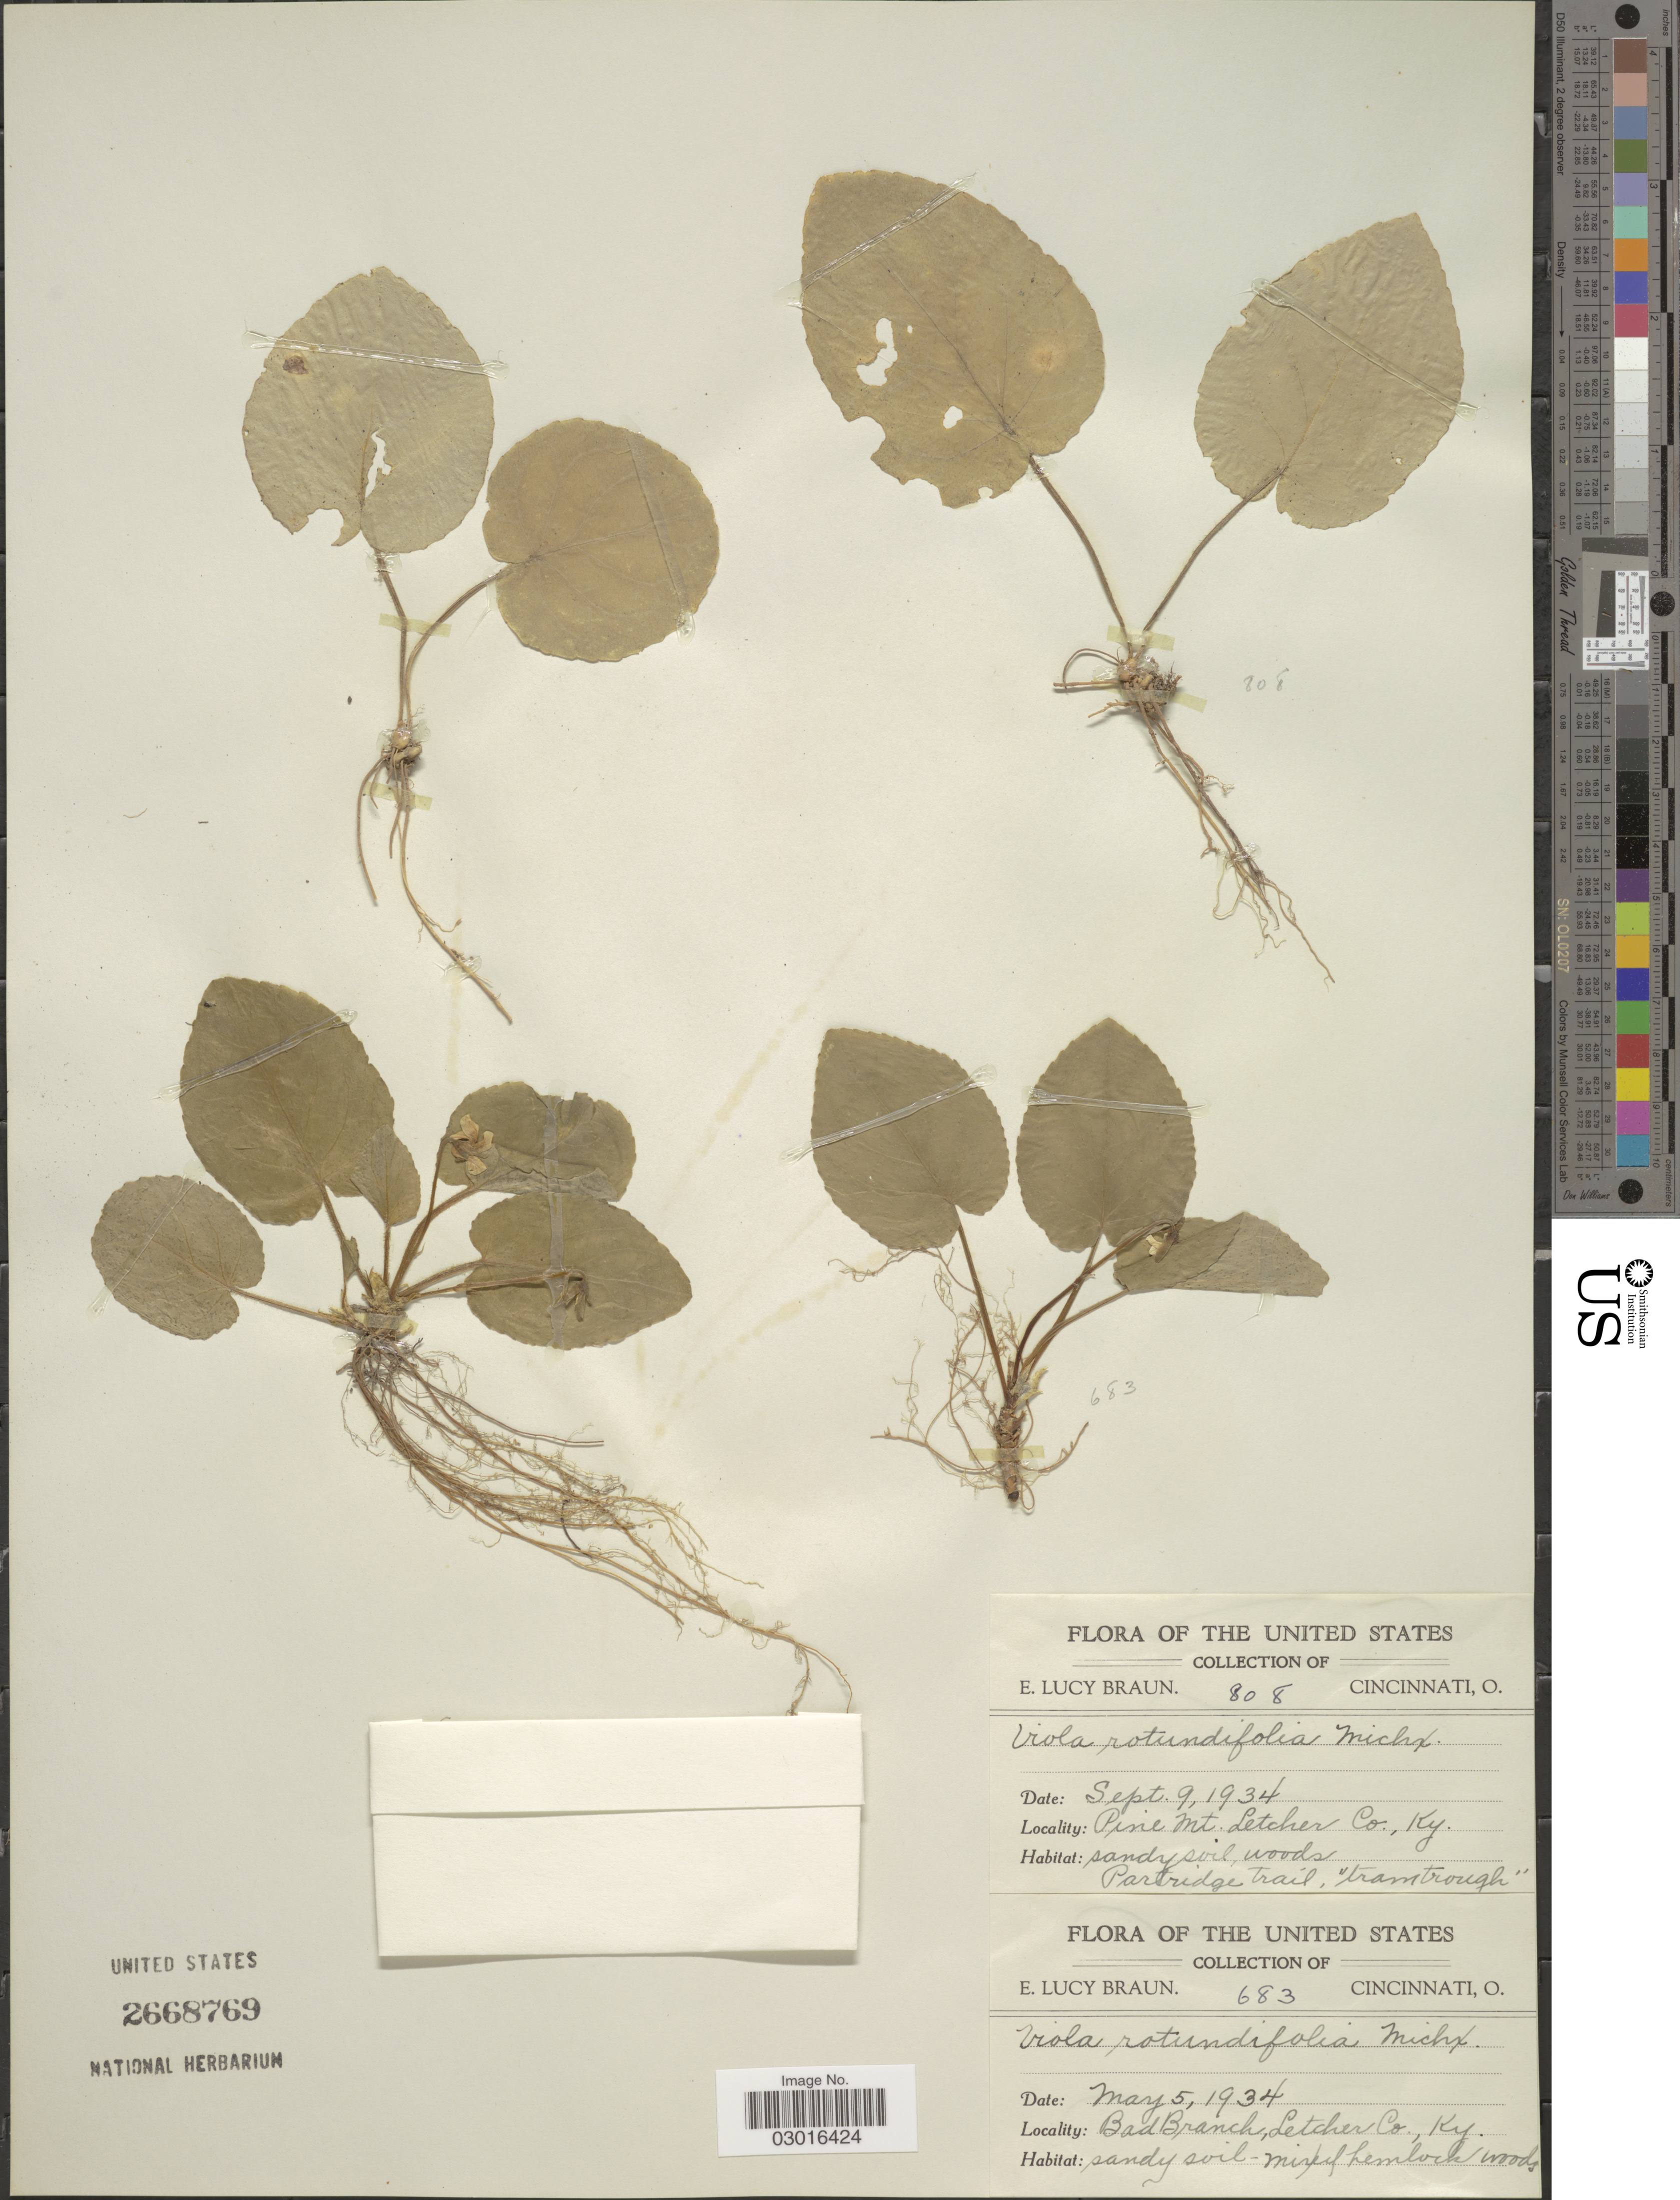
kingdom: Plantae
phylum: Tracheophyta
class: Magnoliopsida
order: Malpighiales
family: Violaceae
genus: Viola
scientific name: Viola rotundifolia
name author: Michx.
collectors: E. L. Braun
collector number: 808/683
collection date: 1934-05-05/1934-09-09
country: United States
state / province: Kentucky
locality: Pine Mt. Bad Branch. Letcher Co., Ky.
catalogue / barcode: US 2668769